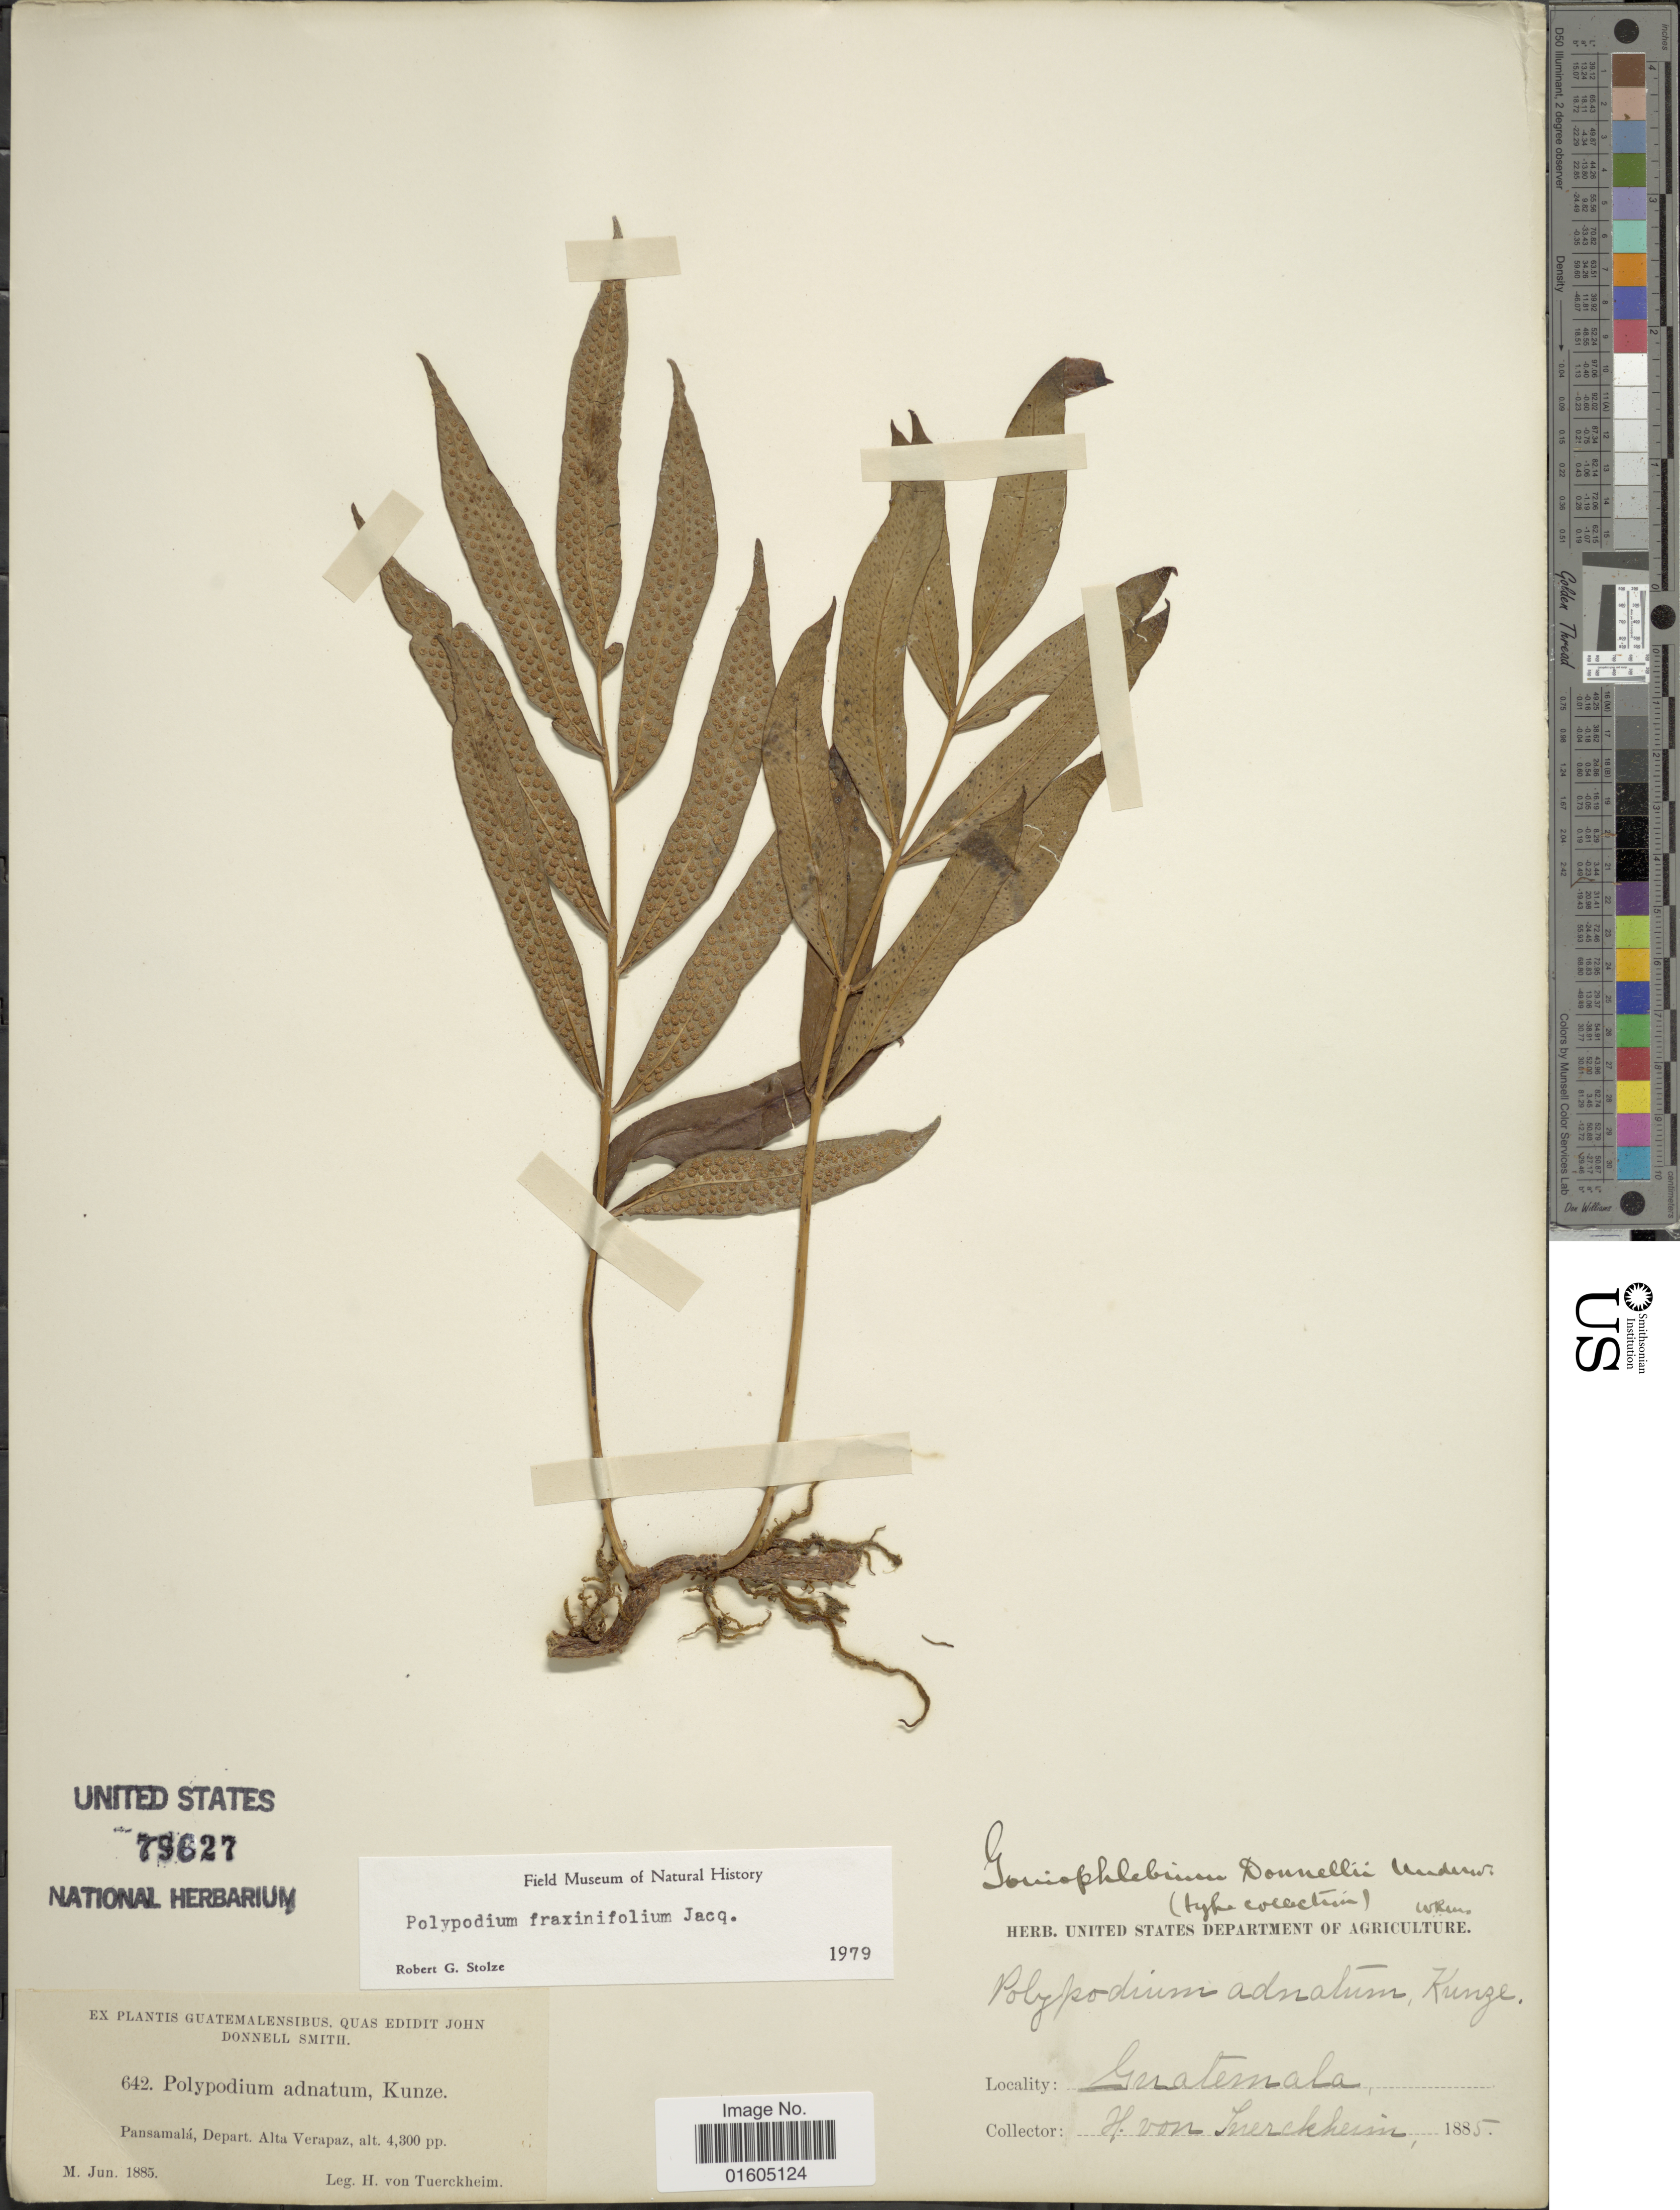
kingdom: Plantae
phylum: Tracheophyta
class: Polypodiopsida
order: Polypodiales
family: Polypodiaceae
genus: Serpocaulon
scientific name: Serpocaulon fraxinifolium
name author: (Jacq.) A.R. Sm.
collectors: H. von Tuerckheim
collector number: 642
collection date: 1885-01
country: Guatemala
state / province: Alta Verapaz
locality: Pansamala, Depart. Alta Verapaz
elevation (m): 1311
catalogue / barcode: US 79627